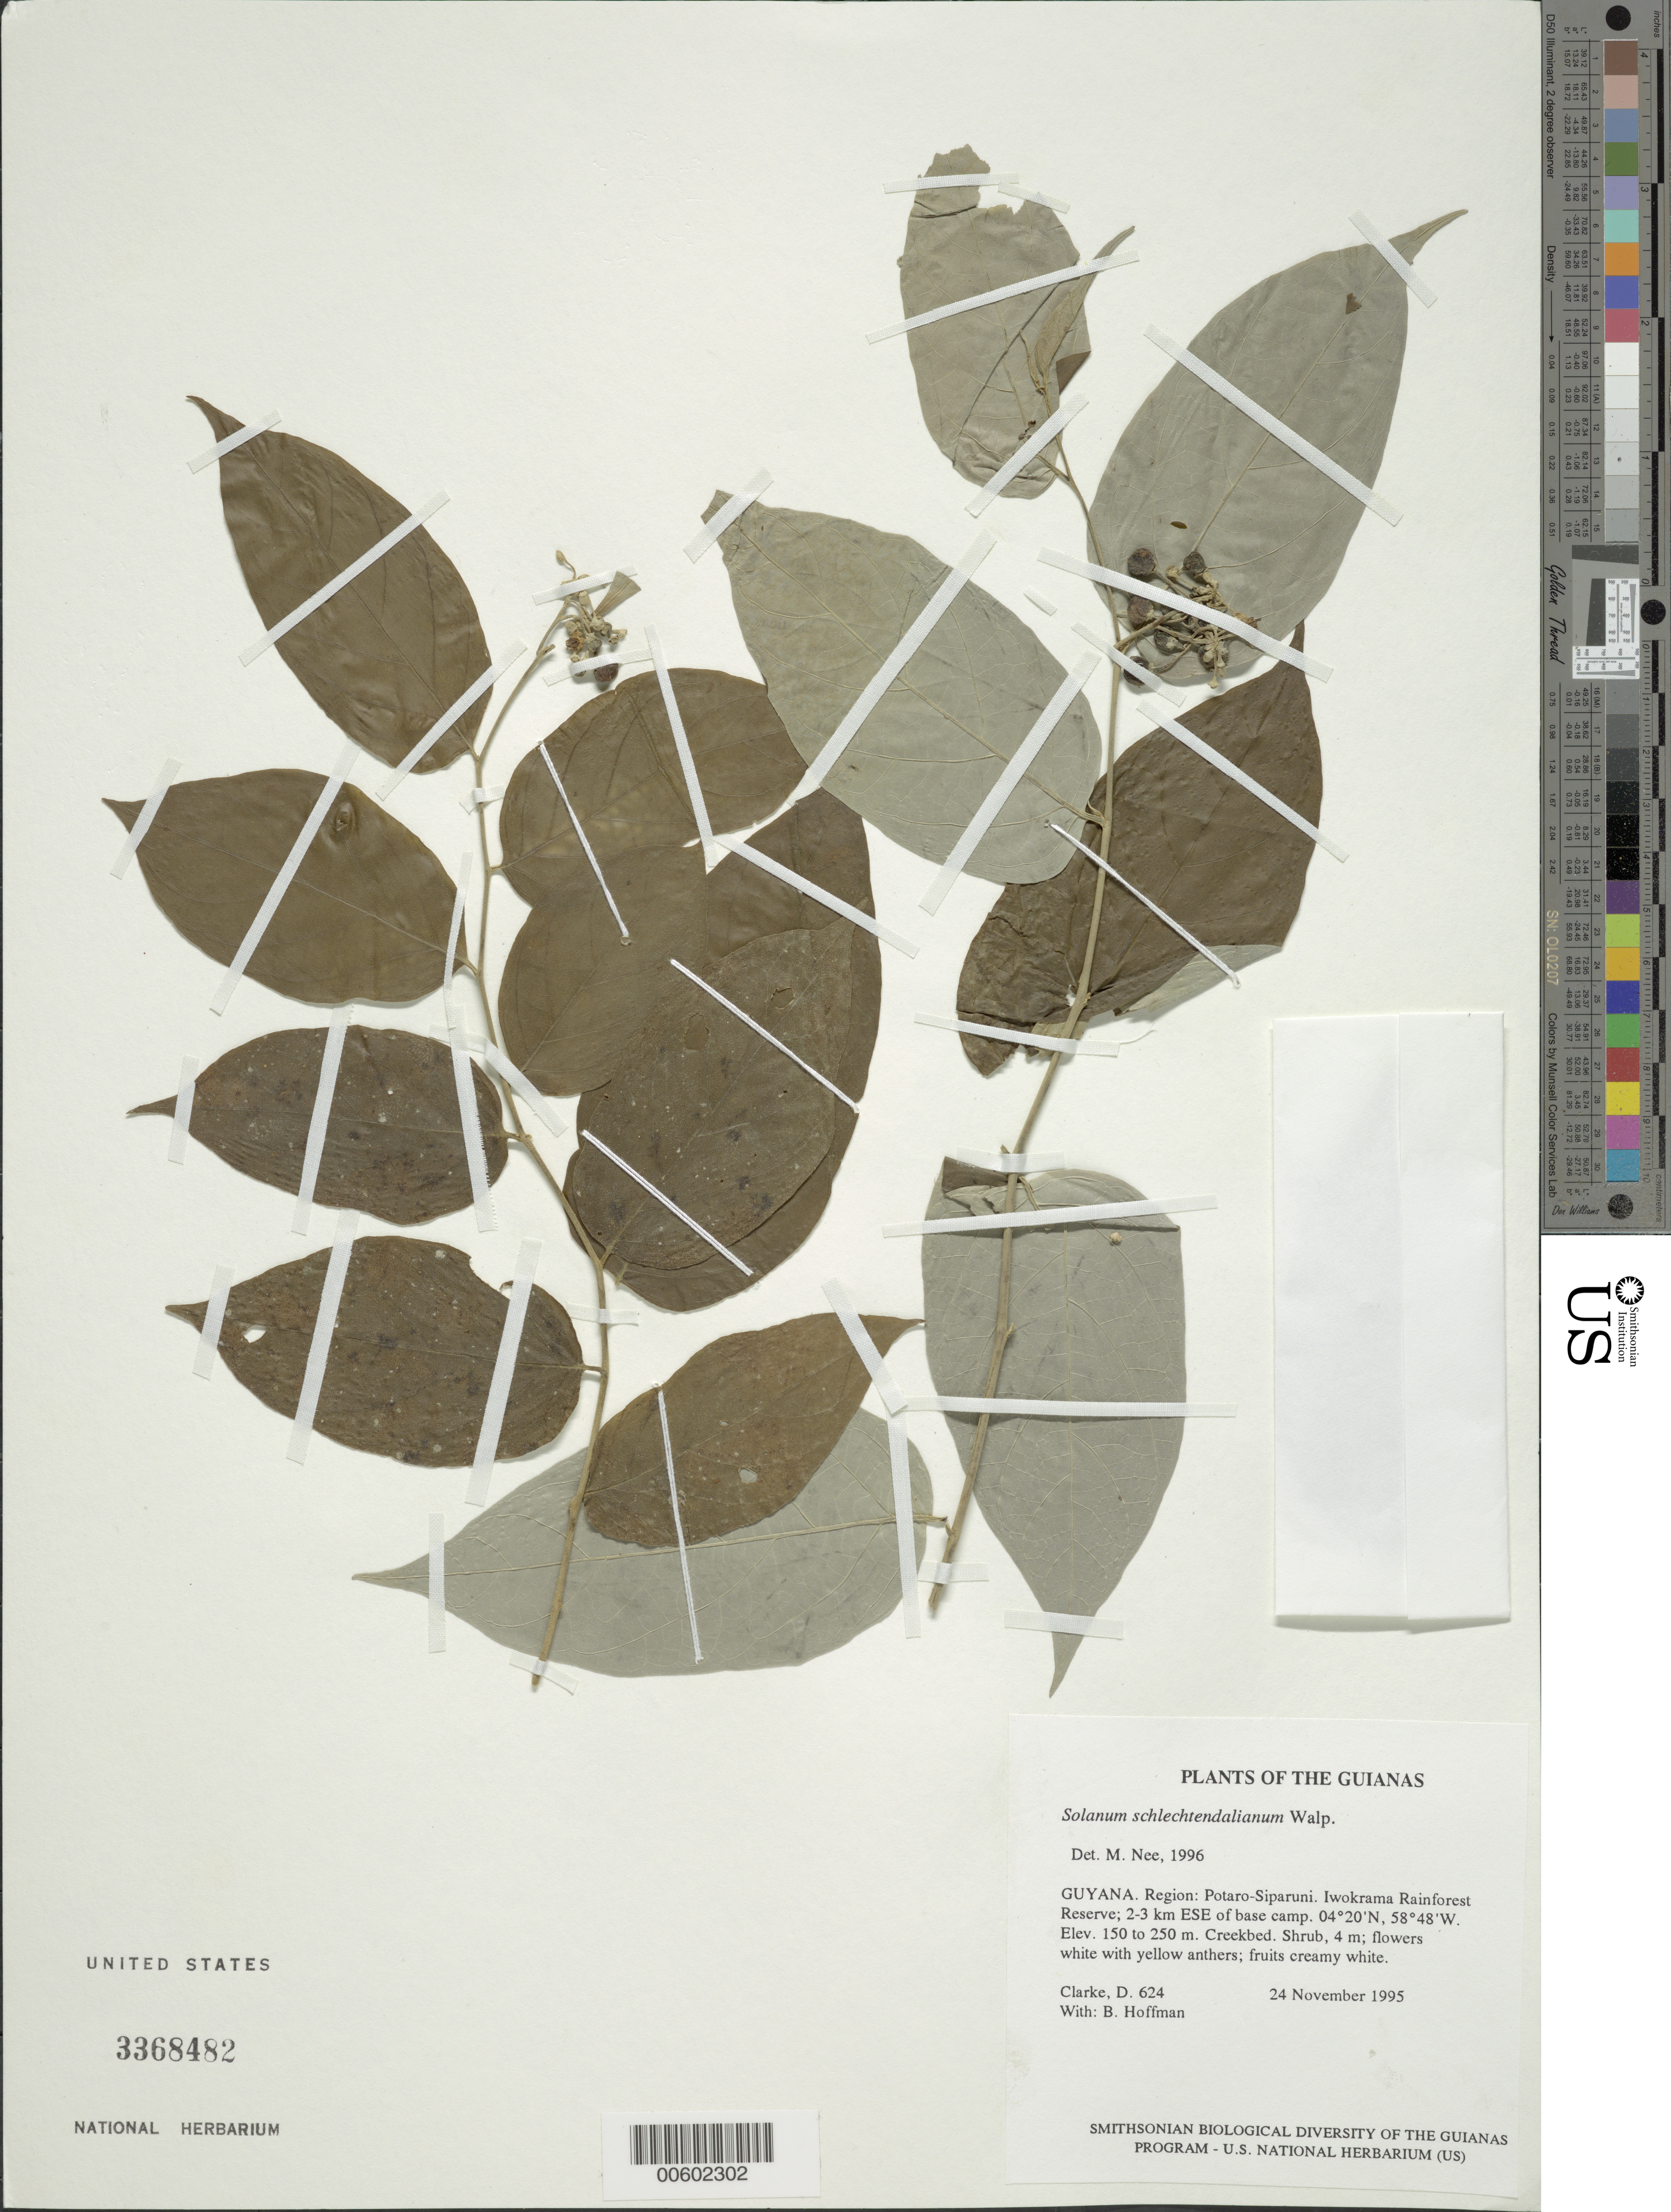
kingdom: Plantae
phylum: Tracheophyta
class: Magnoliopsida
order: Solanales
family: Solanaceae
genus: Solanum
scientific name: Solanum schlechtendalianum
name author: Walp.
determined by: Nee, Michael H.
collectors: H. D. Clarke & B. Hoffman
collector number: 624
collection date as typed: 11 Nov 1995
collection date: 1995-11-11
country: Guyana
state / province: Potaro-Siparuni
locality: Iwokrama Rainforest Reserve; 2-3 km ESE of base camp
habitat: Creekbed.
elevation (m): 150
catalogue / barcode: US 3368482